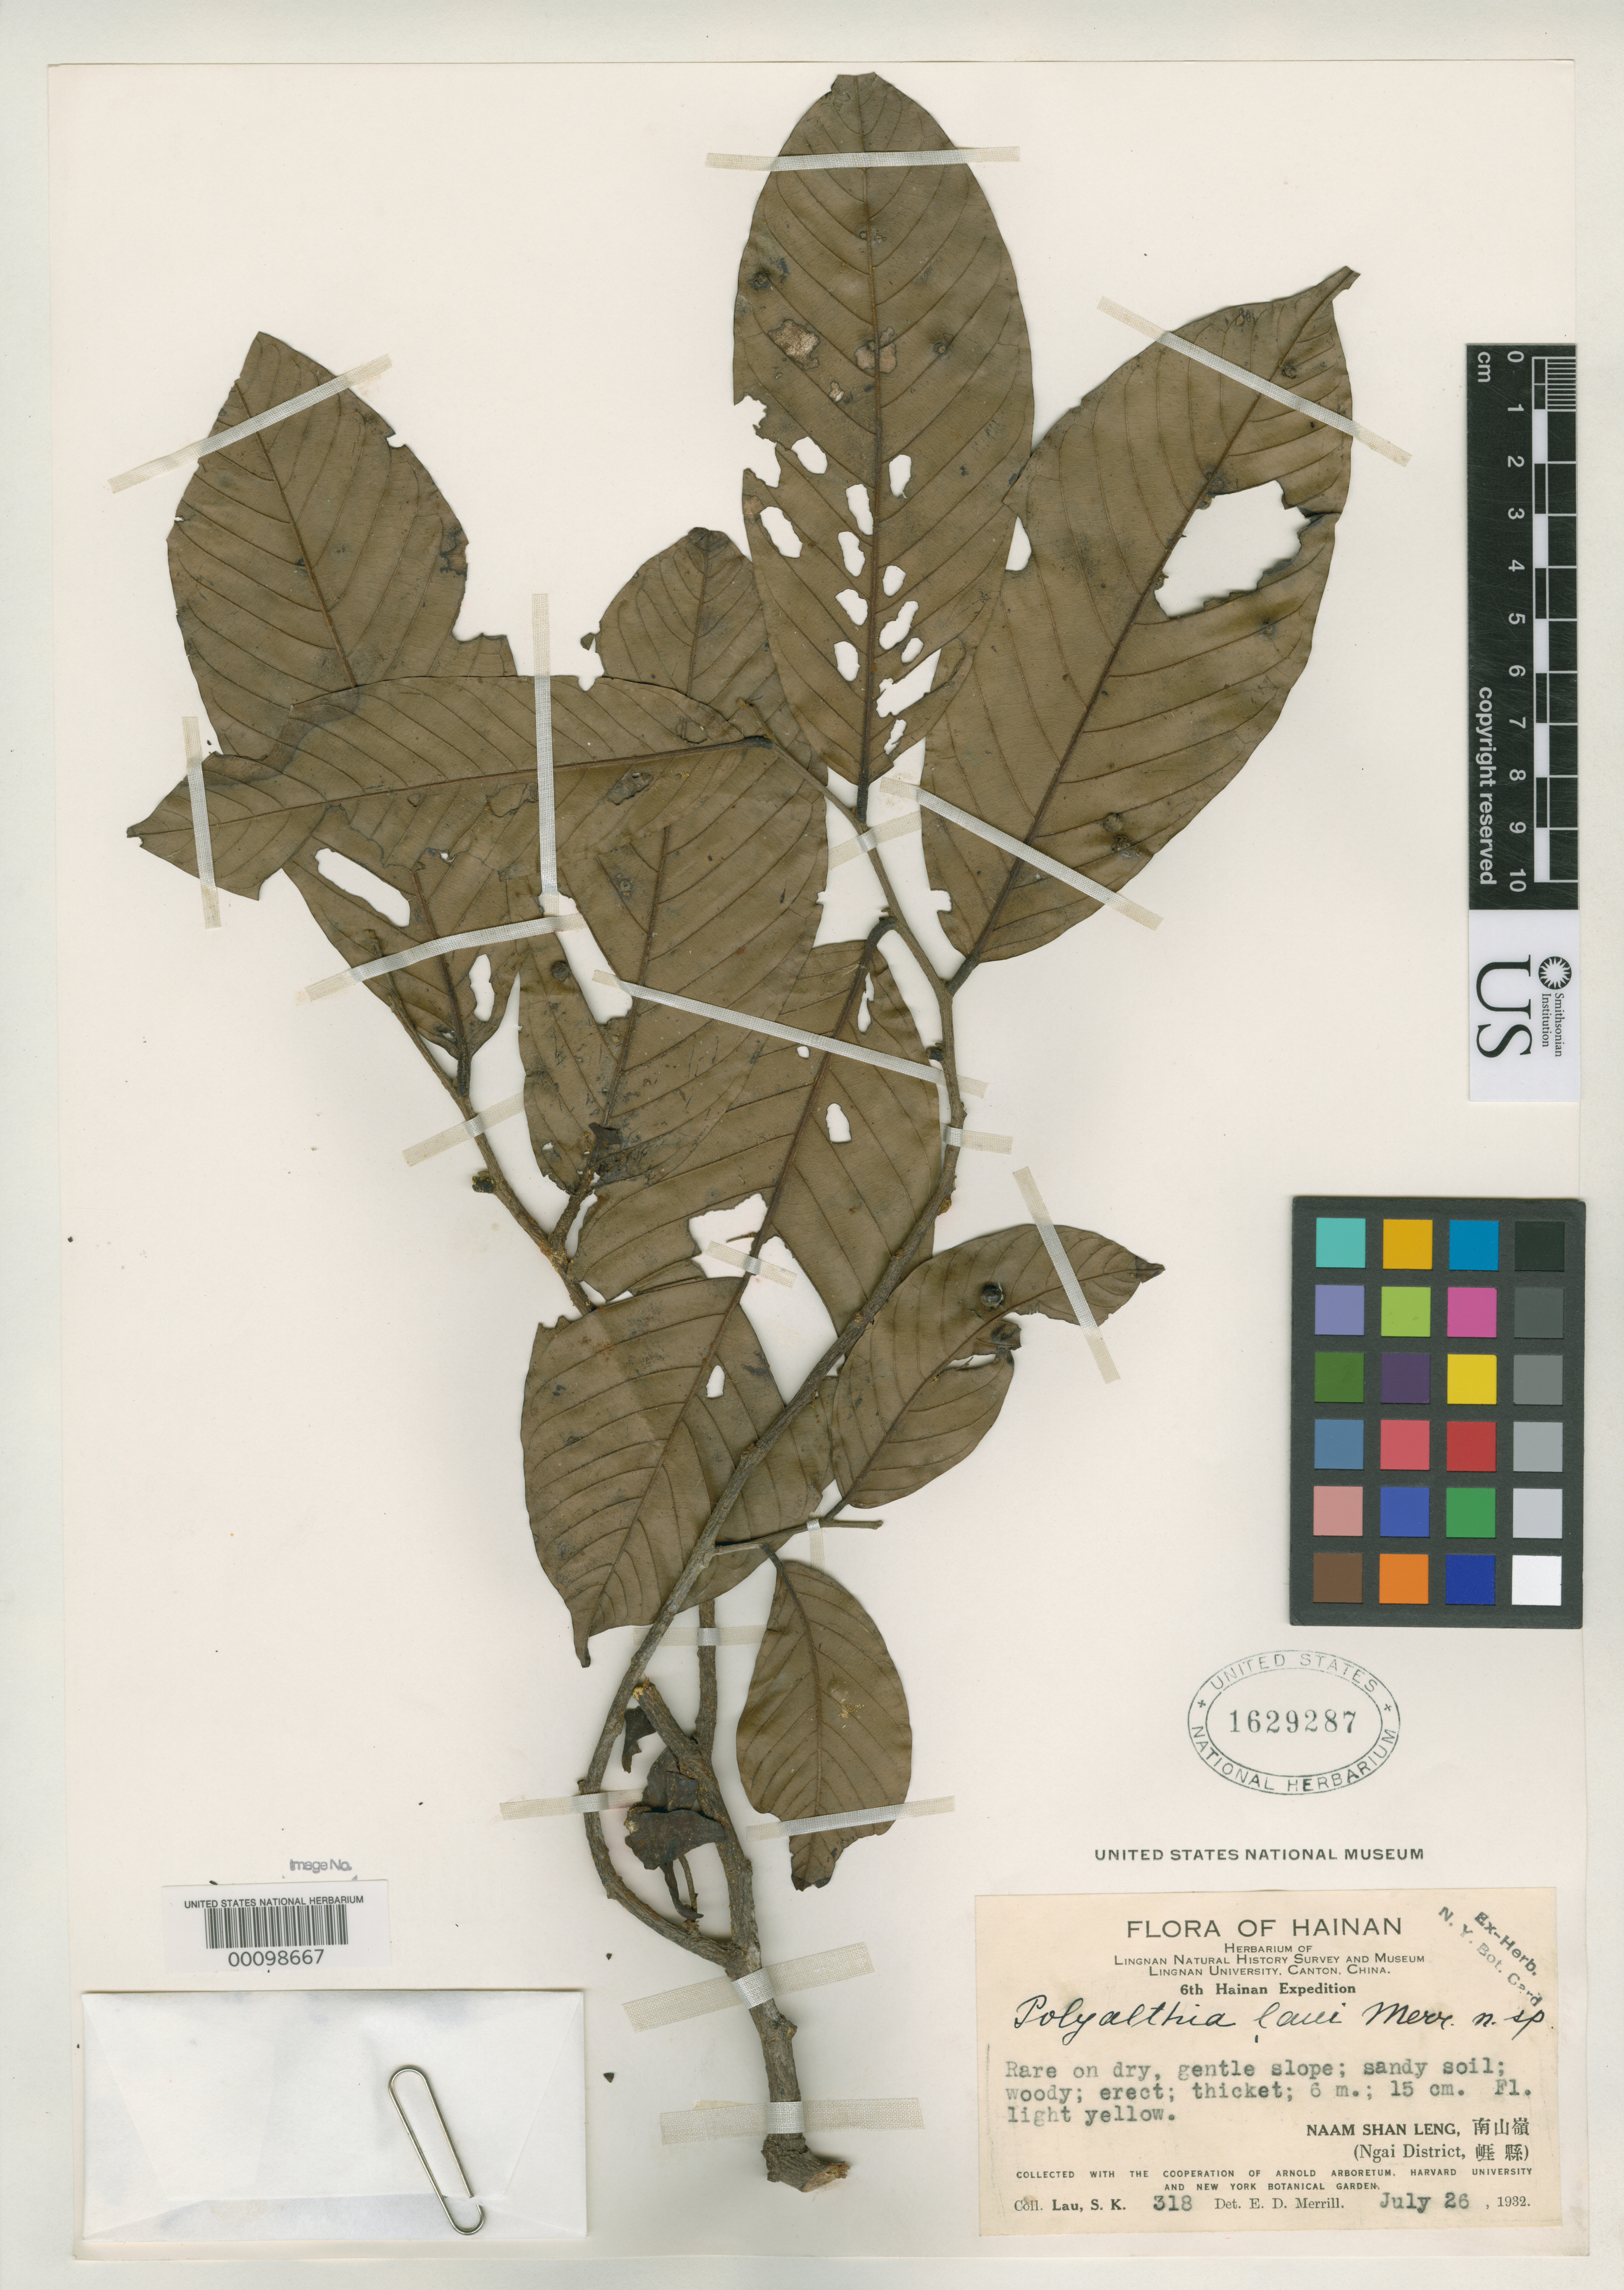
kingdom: Plantae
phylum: Tracheophyta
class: Magnoliopsida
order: Magnoliales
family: Annonaceae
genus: Polyalthia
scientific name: Polyalthia laui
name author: Merr.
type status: Isotype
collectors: S. K. Lau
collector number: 318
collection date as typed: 26 Jul 1932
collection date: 1932-07-26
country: China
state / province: Hainan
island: Hainan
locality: Naam Shan Leng.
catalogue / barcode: US 1629287